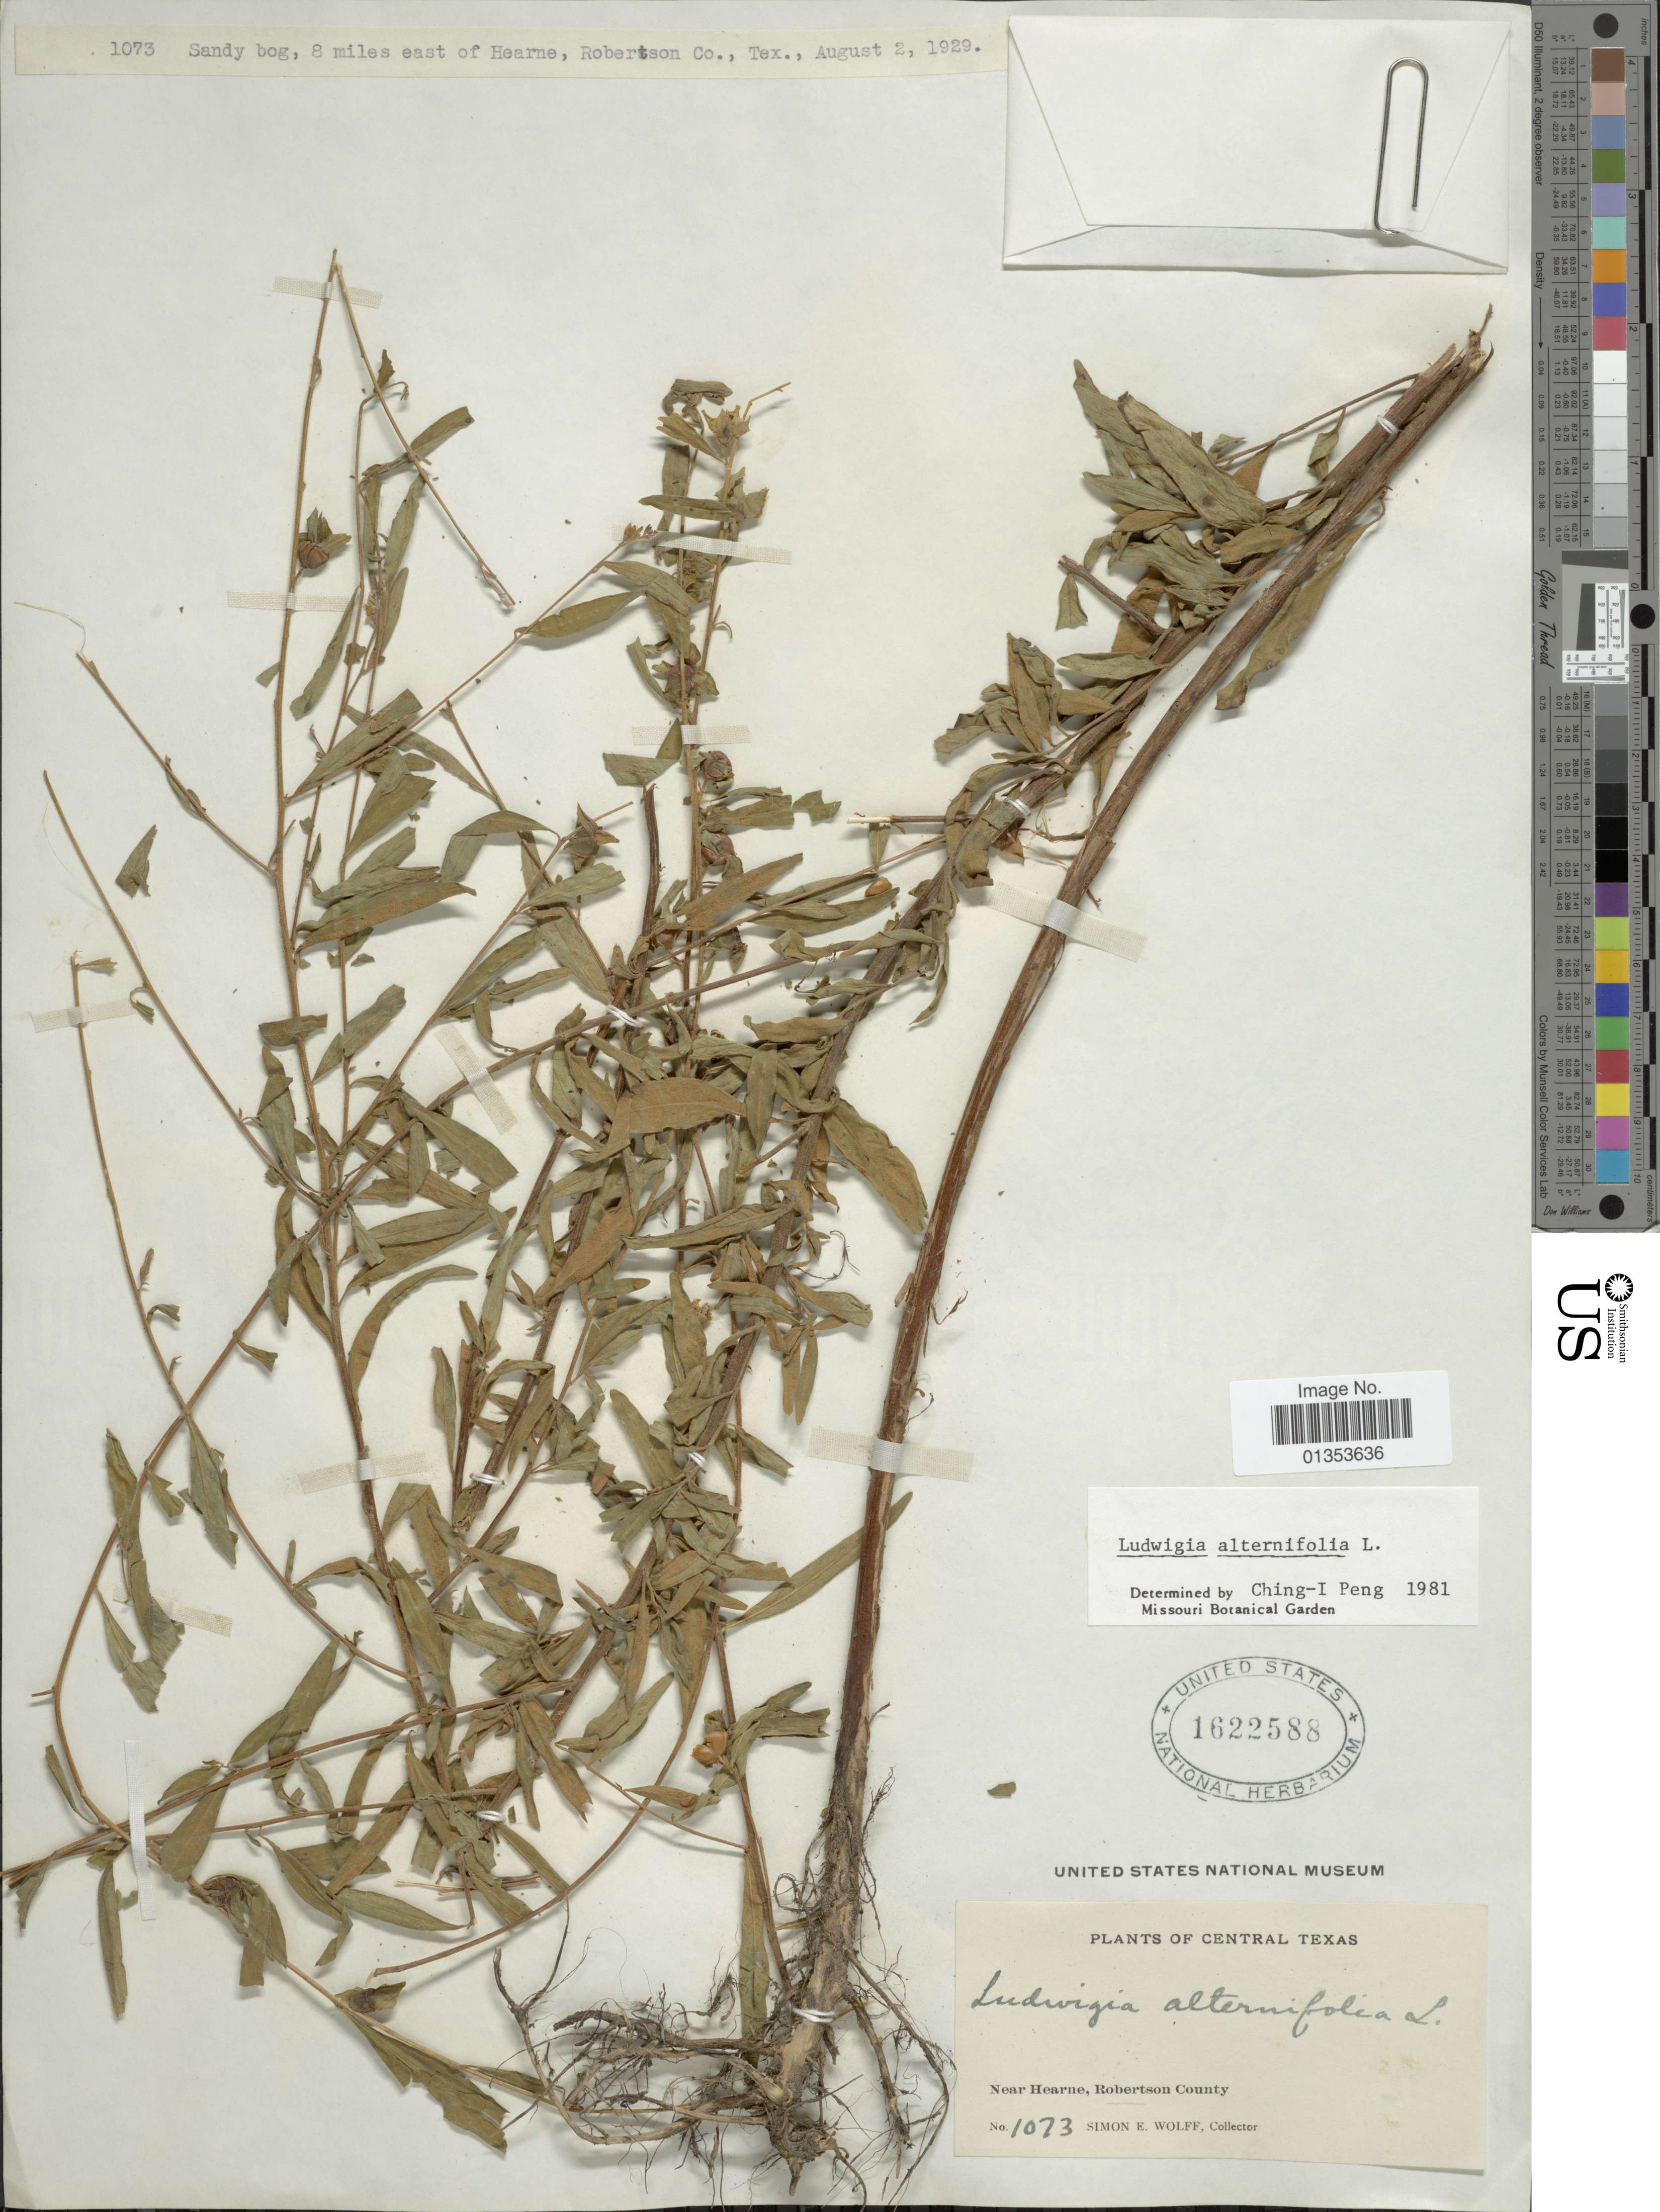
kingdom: Plantae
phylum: Tracheophyta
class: Magnoliopsida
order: Myrtales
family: Onagraceae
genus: Ludwigia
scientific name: Ludwigia alternifolia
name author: L.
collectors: S. E. Wolff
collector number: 1073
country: United States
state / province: Texas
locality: Central Texas, Near Hearne, Robertson County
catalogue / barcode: US 1622588